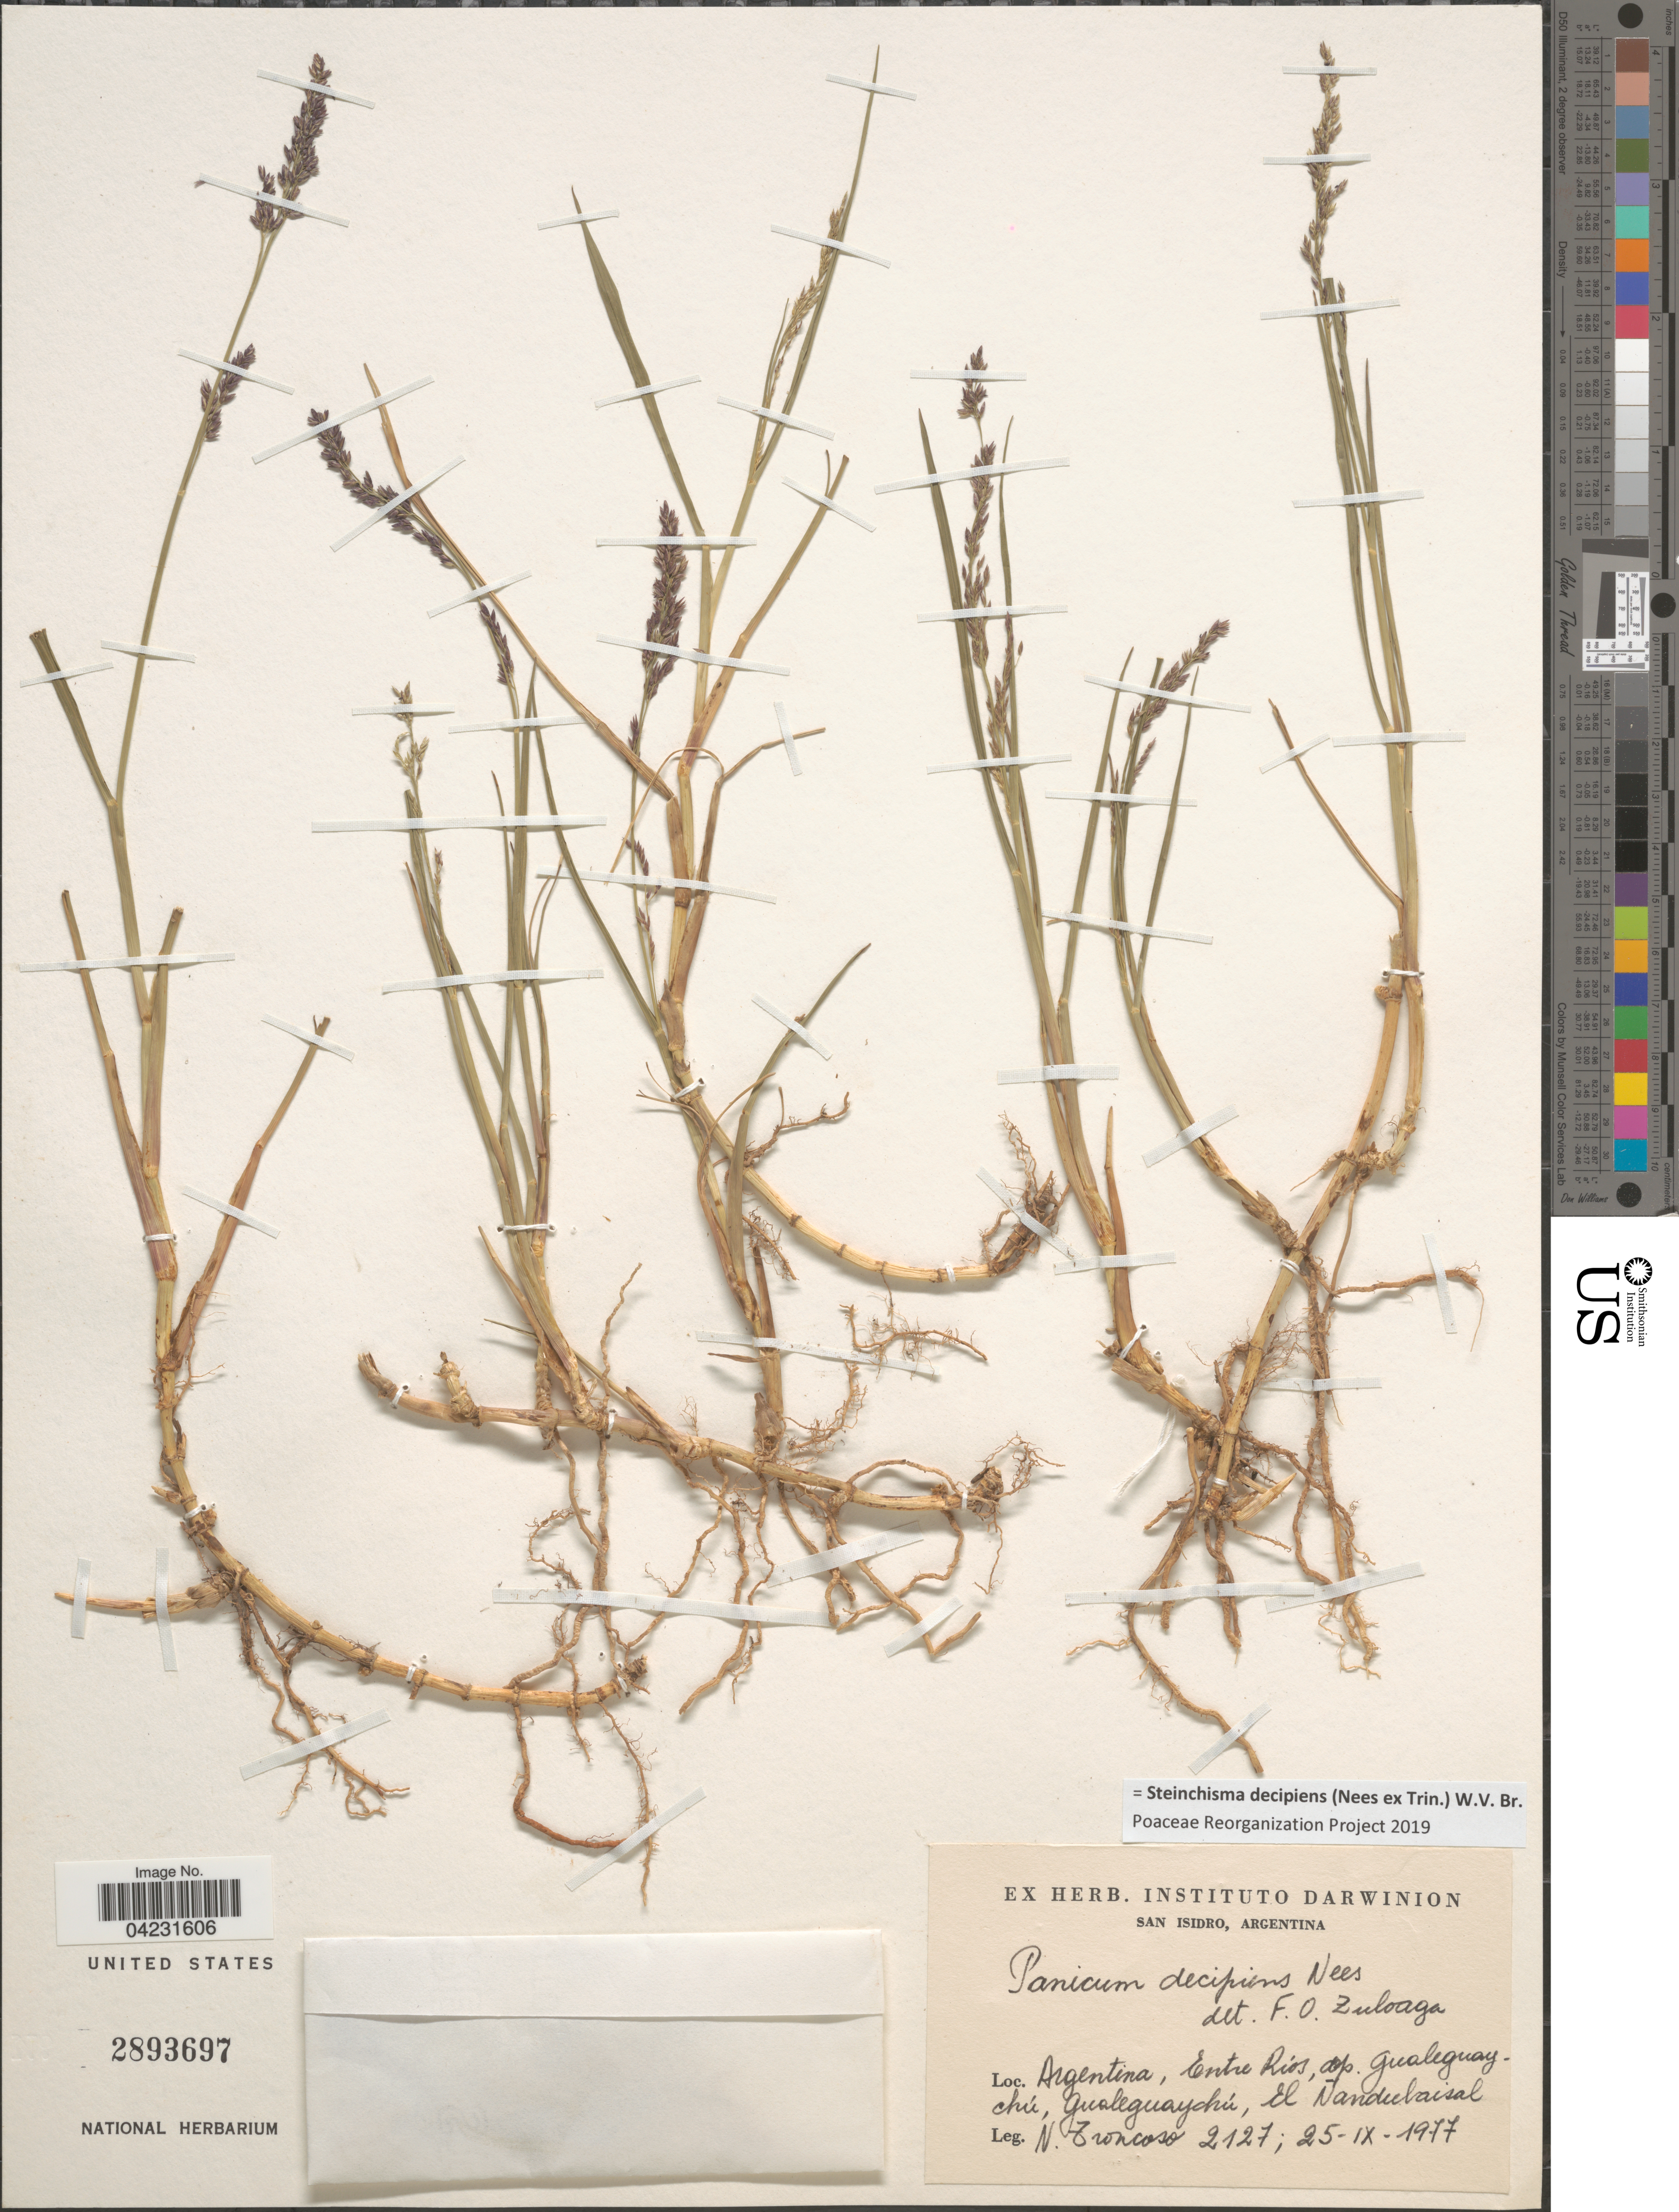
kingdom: Plantae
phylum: Tracheophyta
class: Liliopsida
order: Poales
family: Poaceae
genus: Steinchisma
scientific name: Steinchisma decipiens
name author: (Nees ex Trin.) W.V. Br.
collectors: N. Troncoso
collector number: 2127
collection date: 1977-09-25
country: Argentina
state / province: Entre Rios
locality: Dep.Gualeguaychú, Gualeguaychú, El Ñandubaisal.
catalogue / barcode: US 2893697